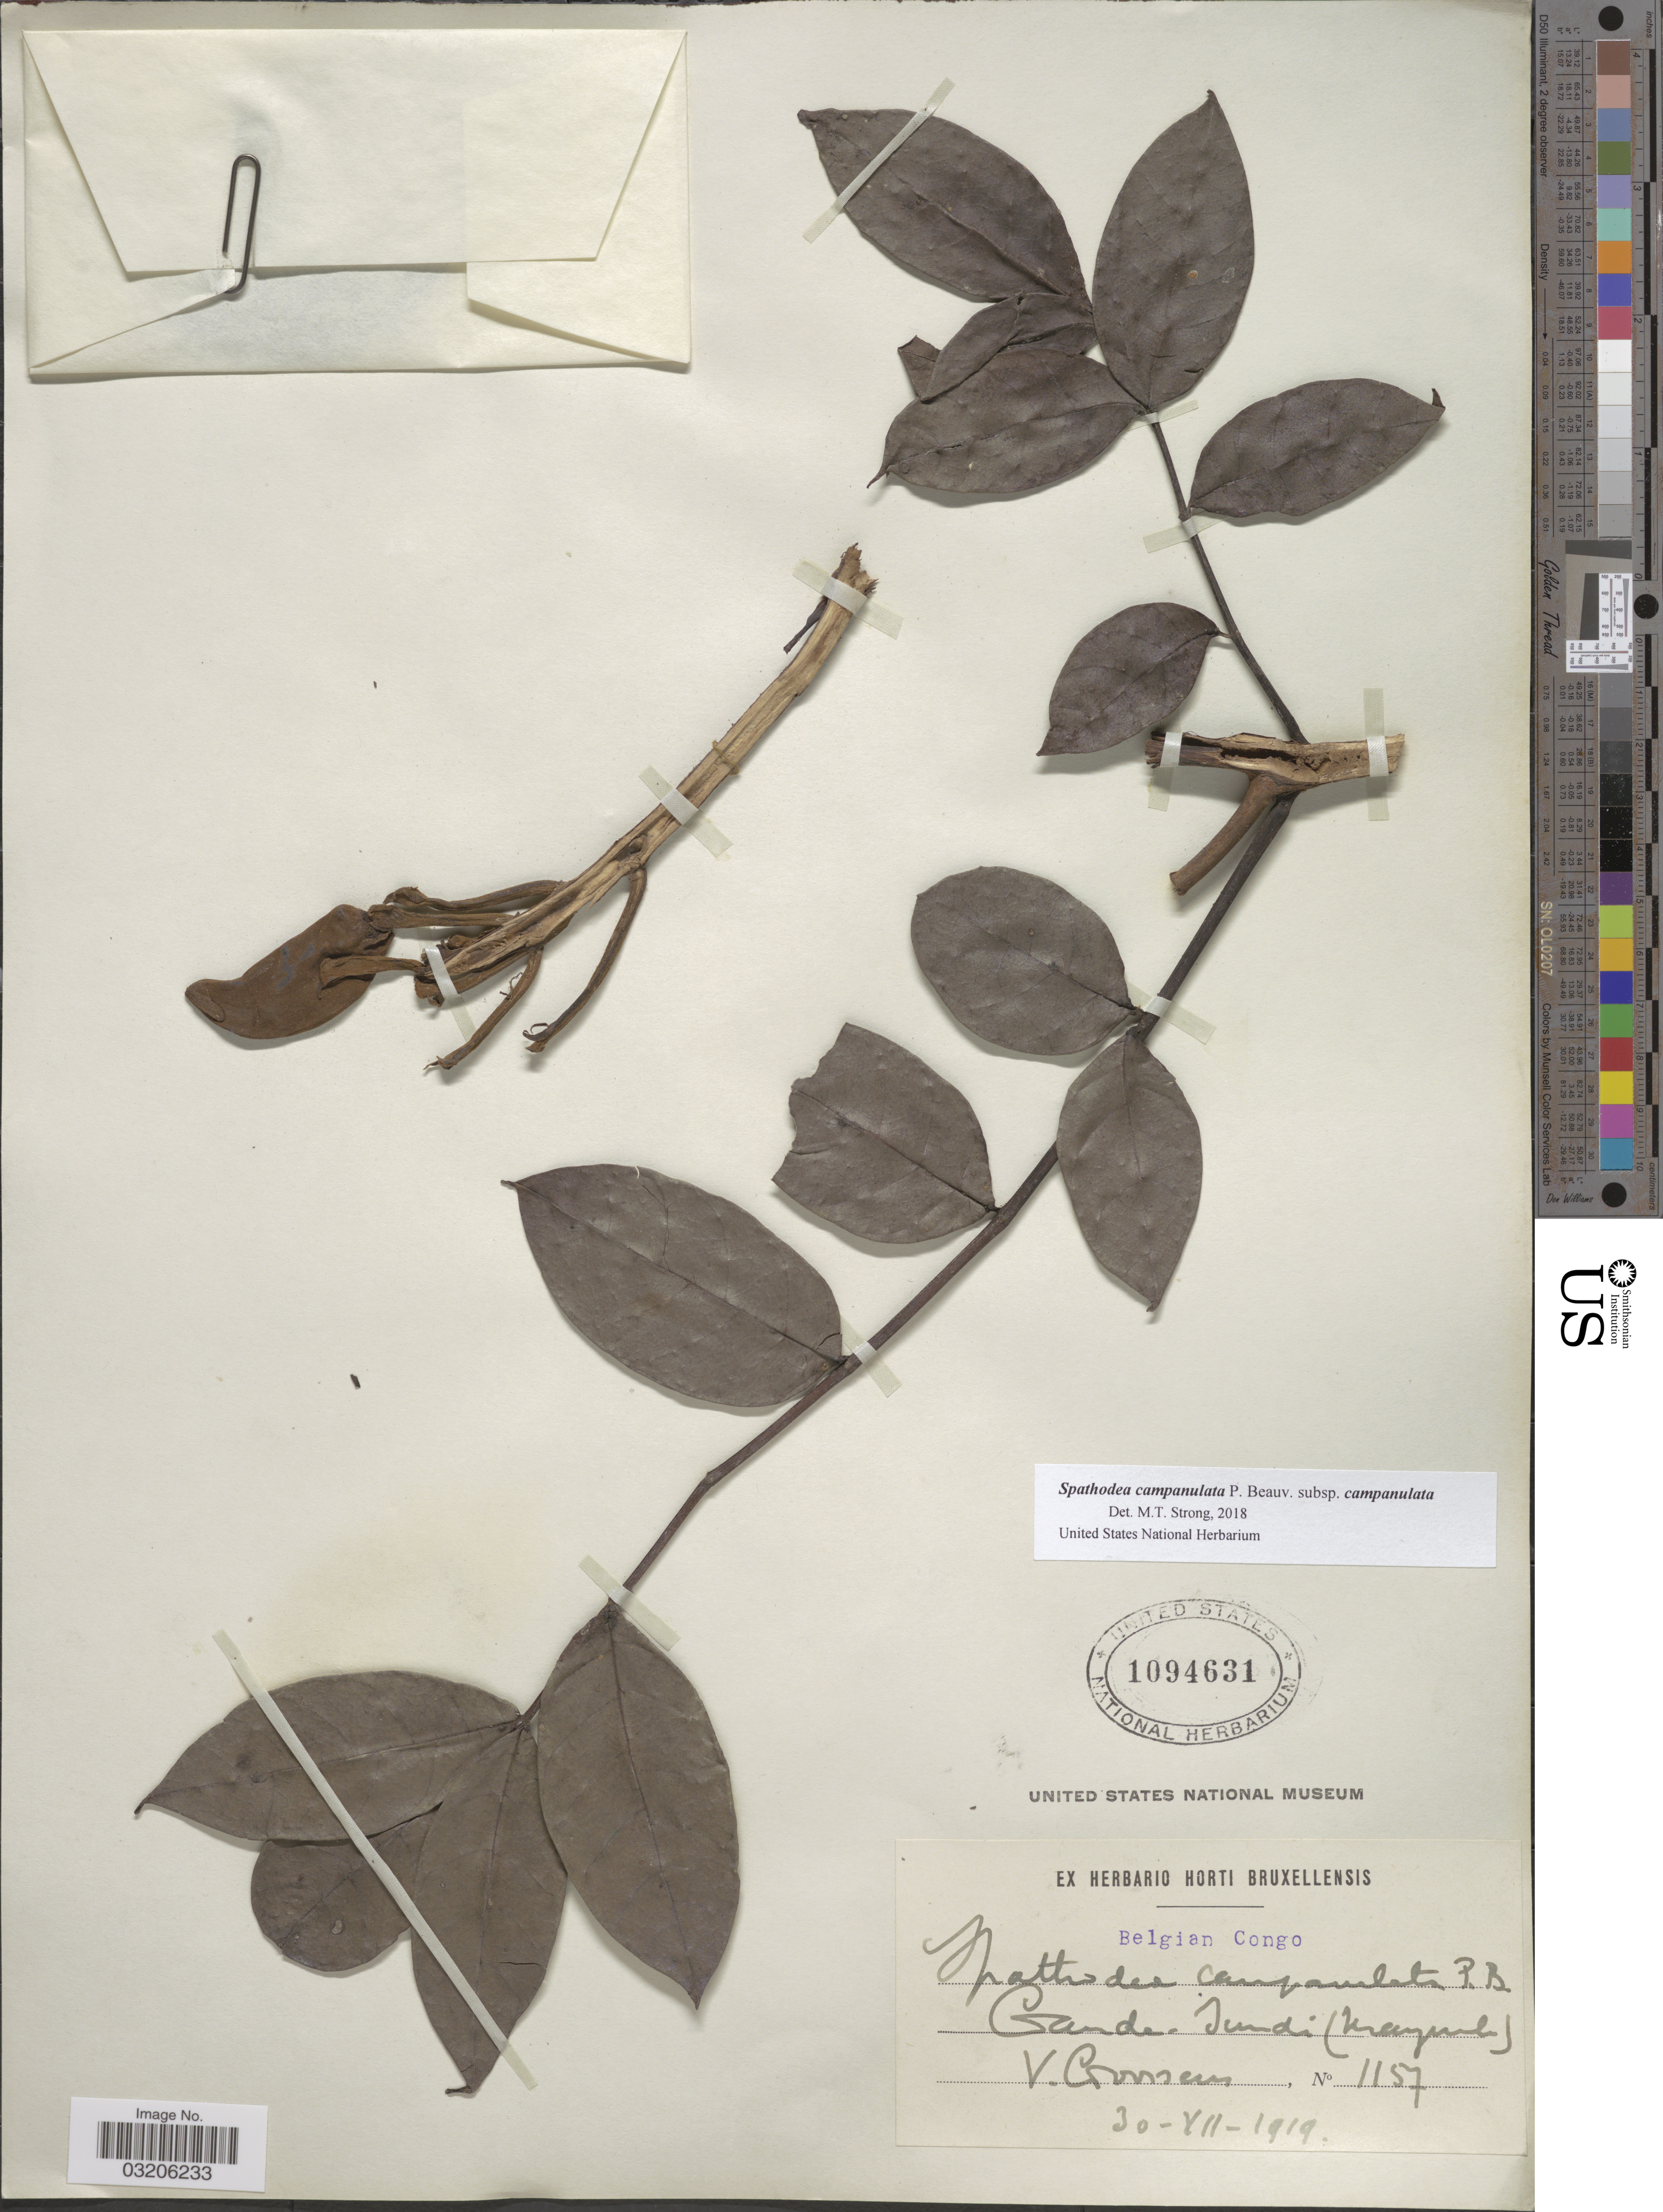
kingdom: Plantae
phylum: Tracheophyta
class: Magnoliopsida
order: Lamiales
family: Bignoniaceae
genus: Spathodea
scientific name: Spathodea campanulata subsp. campanulata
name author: P. Beauv.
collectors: V. Goossens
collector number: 1157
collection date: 1919-07-30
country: Congo, Democratic Republic of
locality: Belgian Congo. Garden [interpreted] Jundi (krayurh) [interpreted].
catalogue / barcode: US 1094631